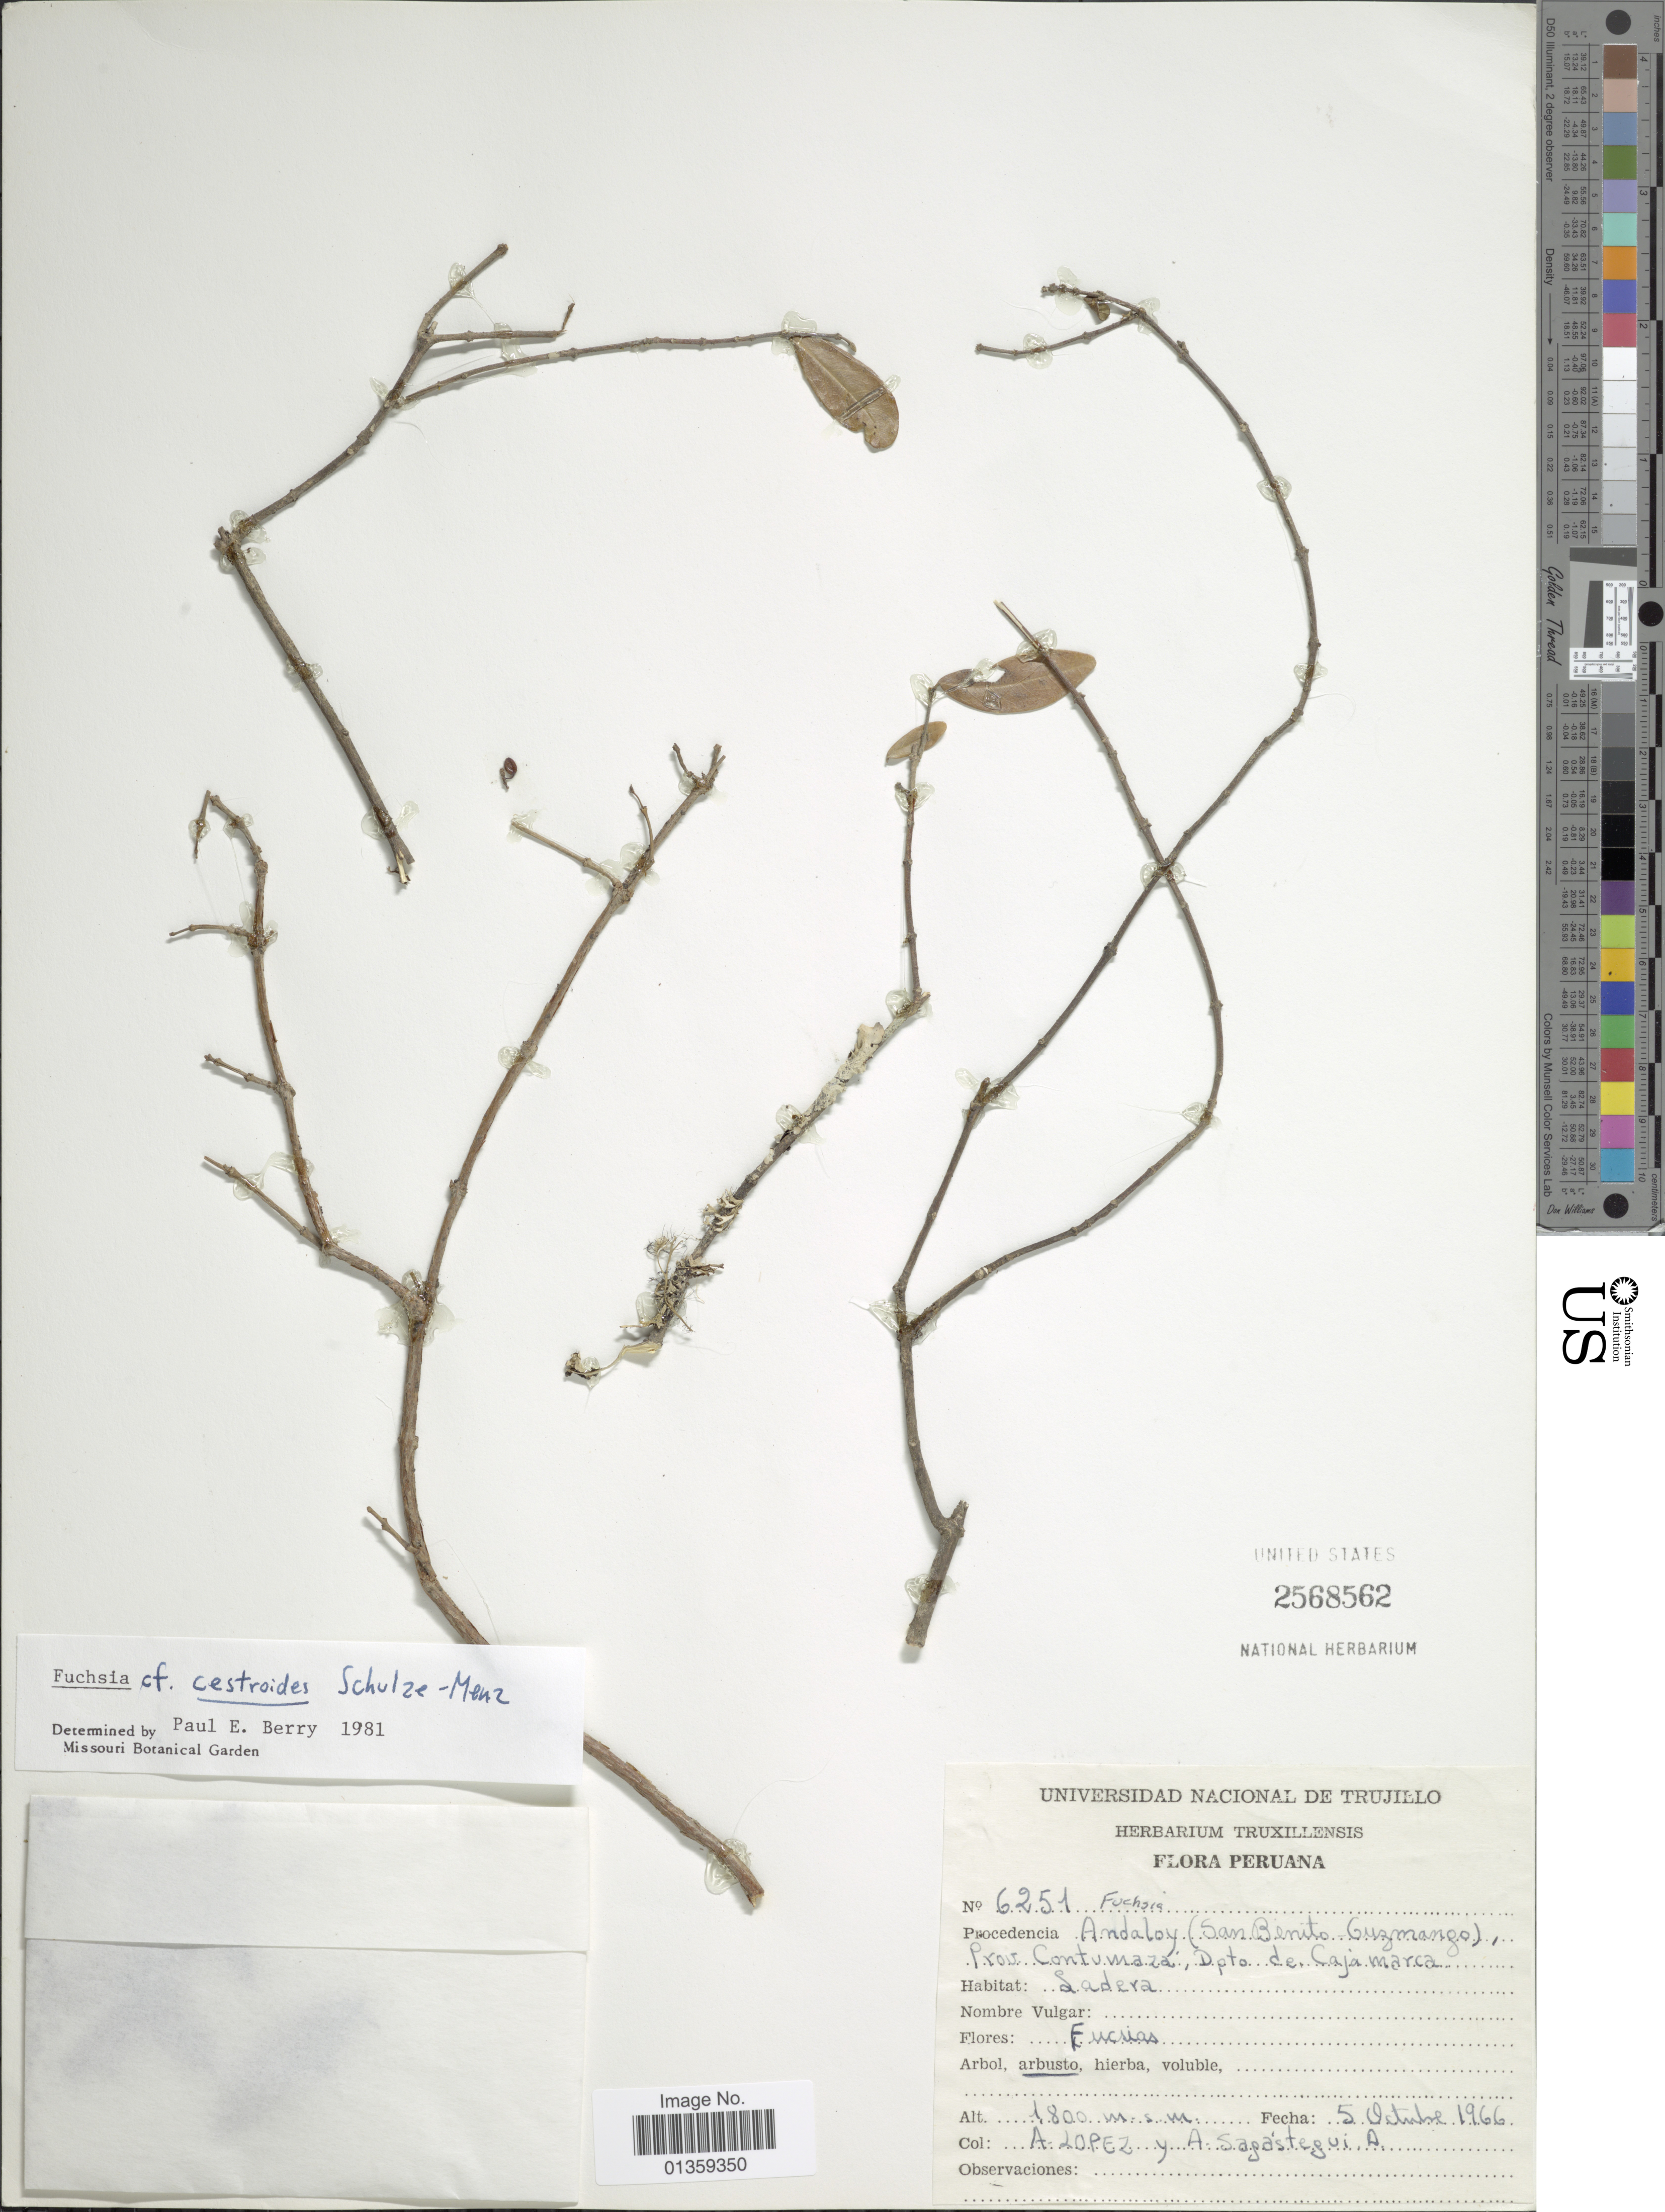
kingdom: Plantae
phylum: Tracheophyta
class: Magnoliopsida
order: Myrtales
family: Onagraceae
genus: Fuchsia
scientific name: Fuchsia cestroides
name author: Schulze-Menz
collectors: A. Lopez & A. Sagástegui A.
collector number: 6251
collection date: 1966-10-05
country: Peru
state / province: Cajamarca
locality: Andaloy (San Benito - Guzmango), Prov. Contumaza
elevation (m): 1800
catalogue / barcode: US 2568562